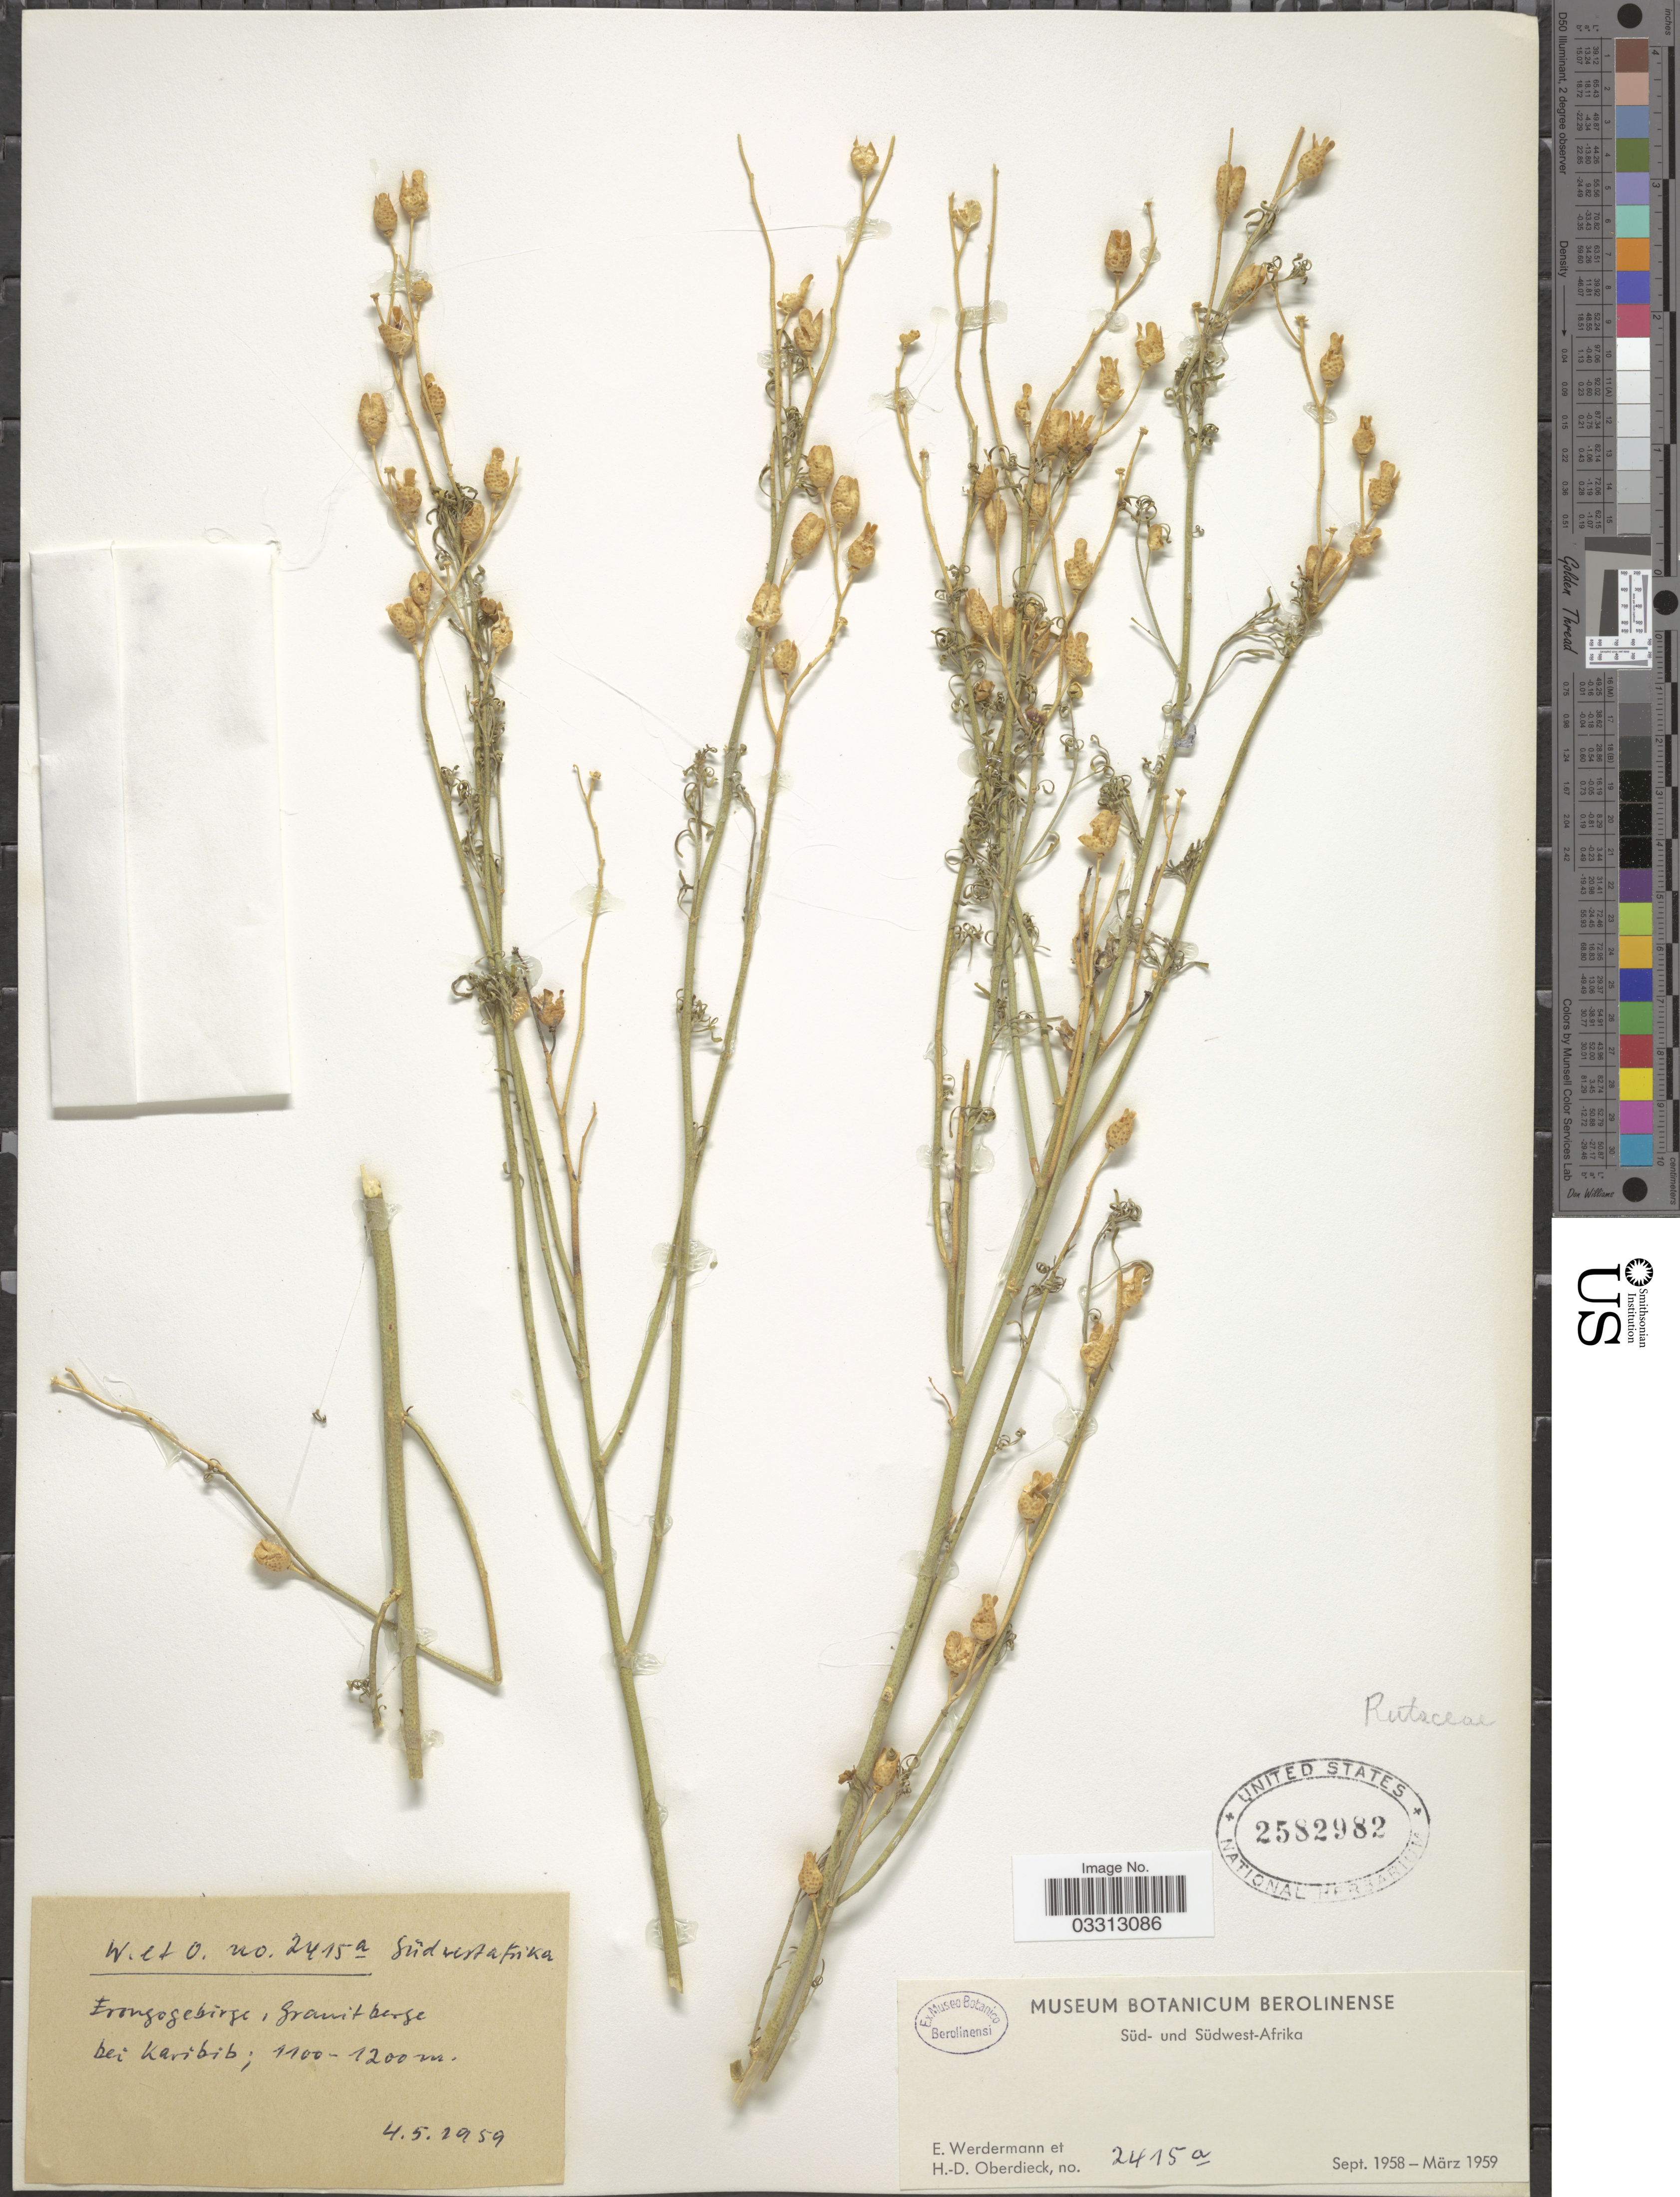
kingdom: Plantae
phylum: Tracheophyta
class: Magnoliopsida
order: Sapindales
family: Rutaceae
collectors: E. Werdermann & H. Oberdieck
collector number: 2415a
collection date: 1959-05-04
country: Namibia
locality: Südwest-Afrika. Erongogebirge, Granitberge bei Karibib.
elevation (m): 1100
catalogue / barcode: US 2582982